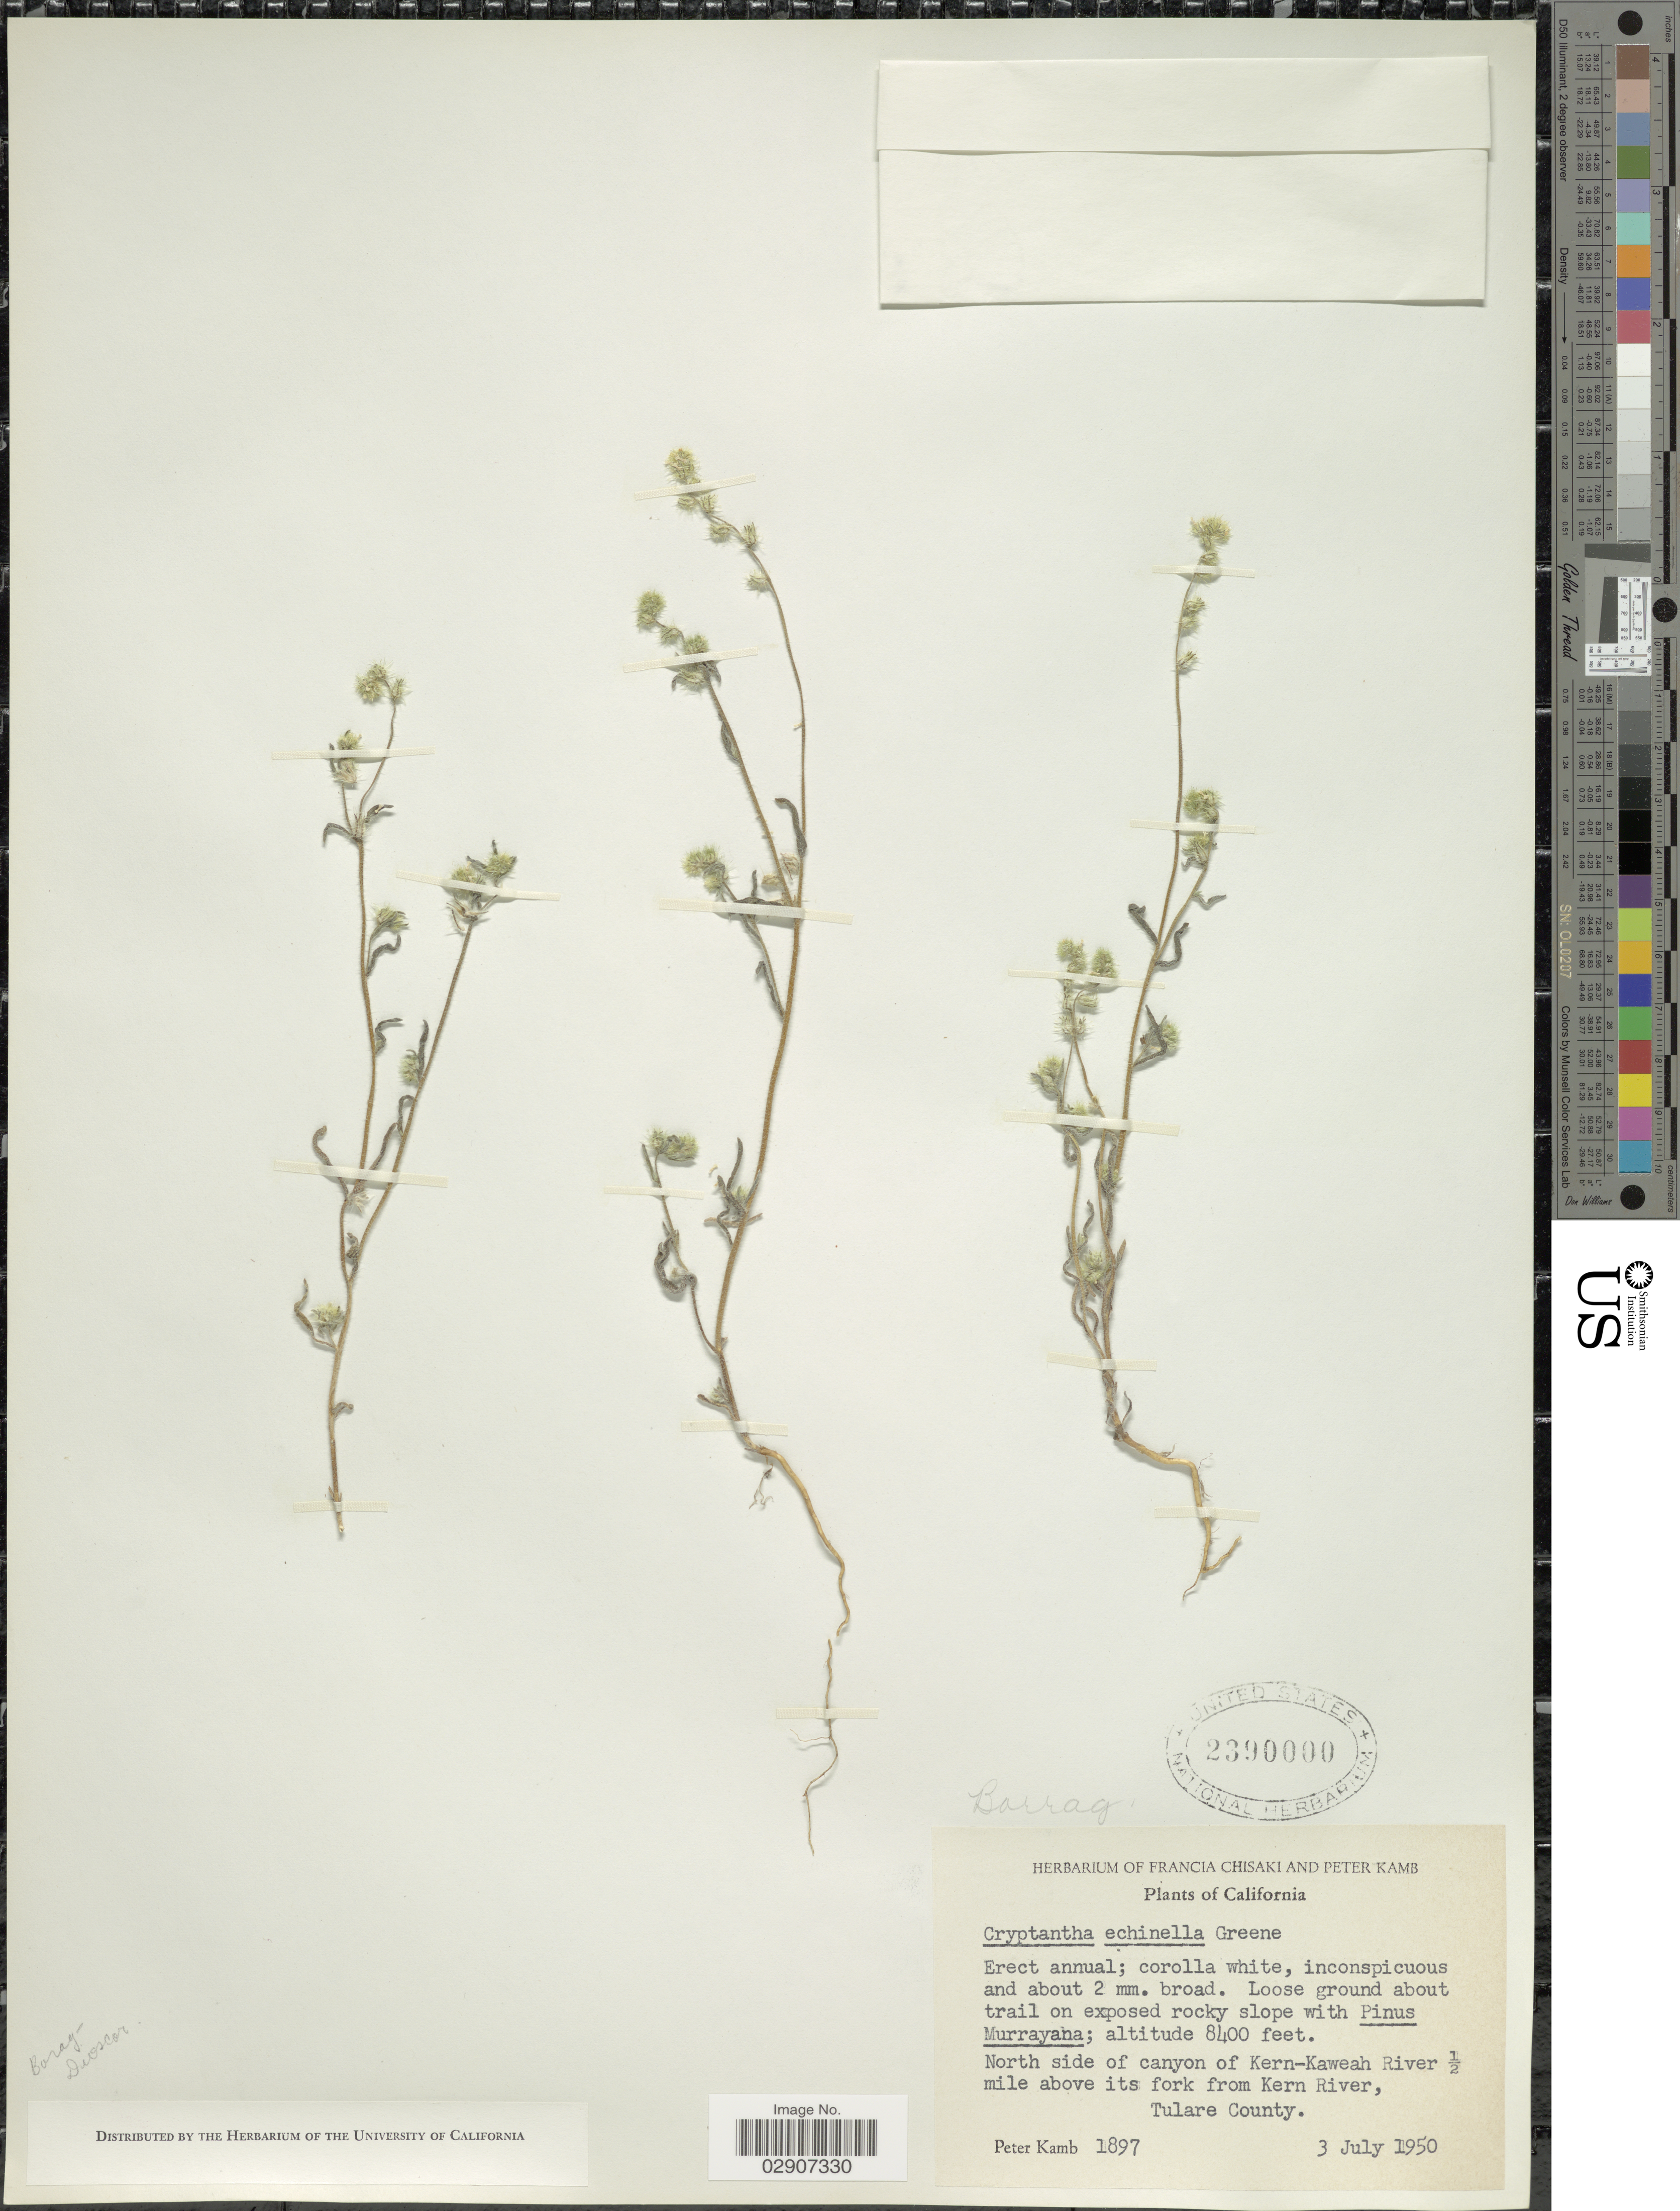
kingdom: Plantae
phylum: Tracheophyta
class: Magnoliopsida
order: Boraginales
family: Boraginaceae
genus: Cryptantha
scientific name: Cryptantha echinella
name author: S.W. Greene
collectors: P. Kamb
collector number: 1897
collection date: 1950-07-03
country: United States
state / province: California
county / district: Tulare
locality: North side of canyon of Kern-Kaweah River ½ mile above its fork from Kern River, Tulare County.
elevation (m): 2560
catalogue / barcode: US 2390000